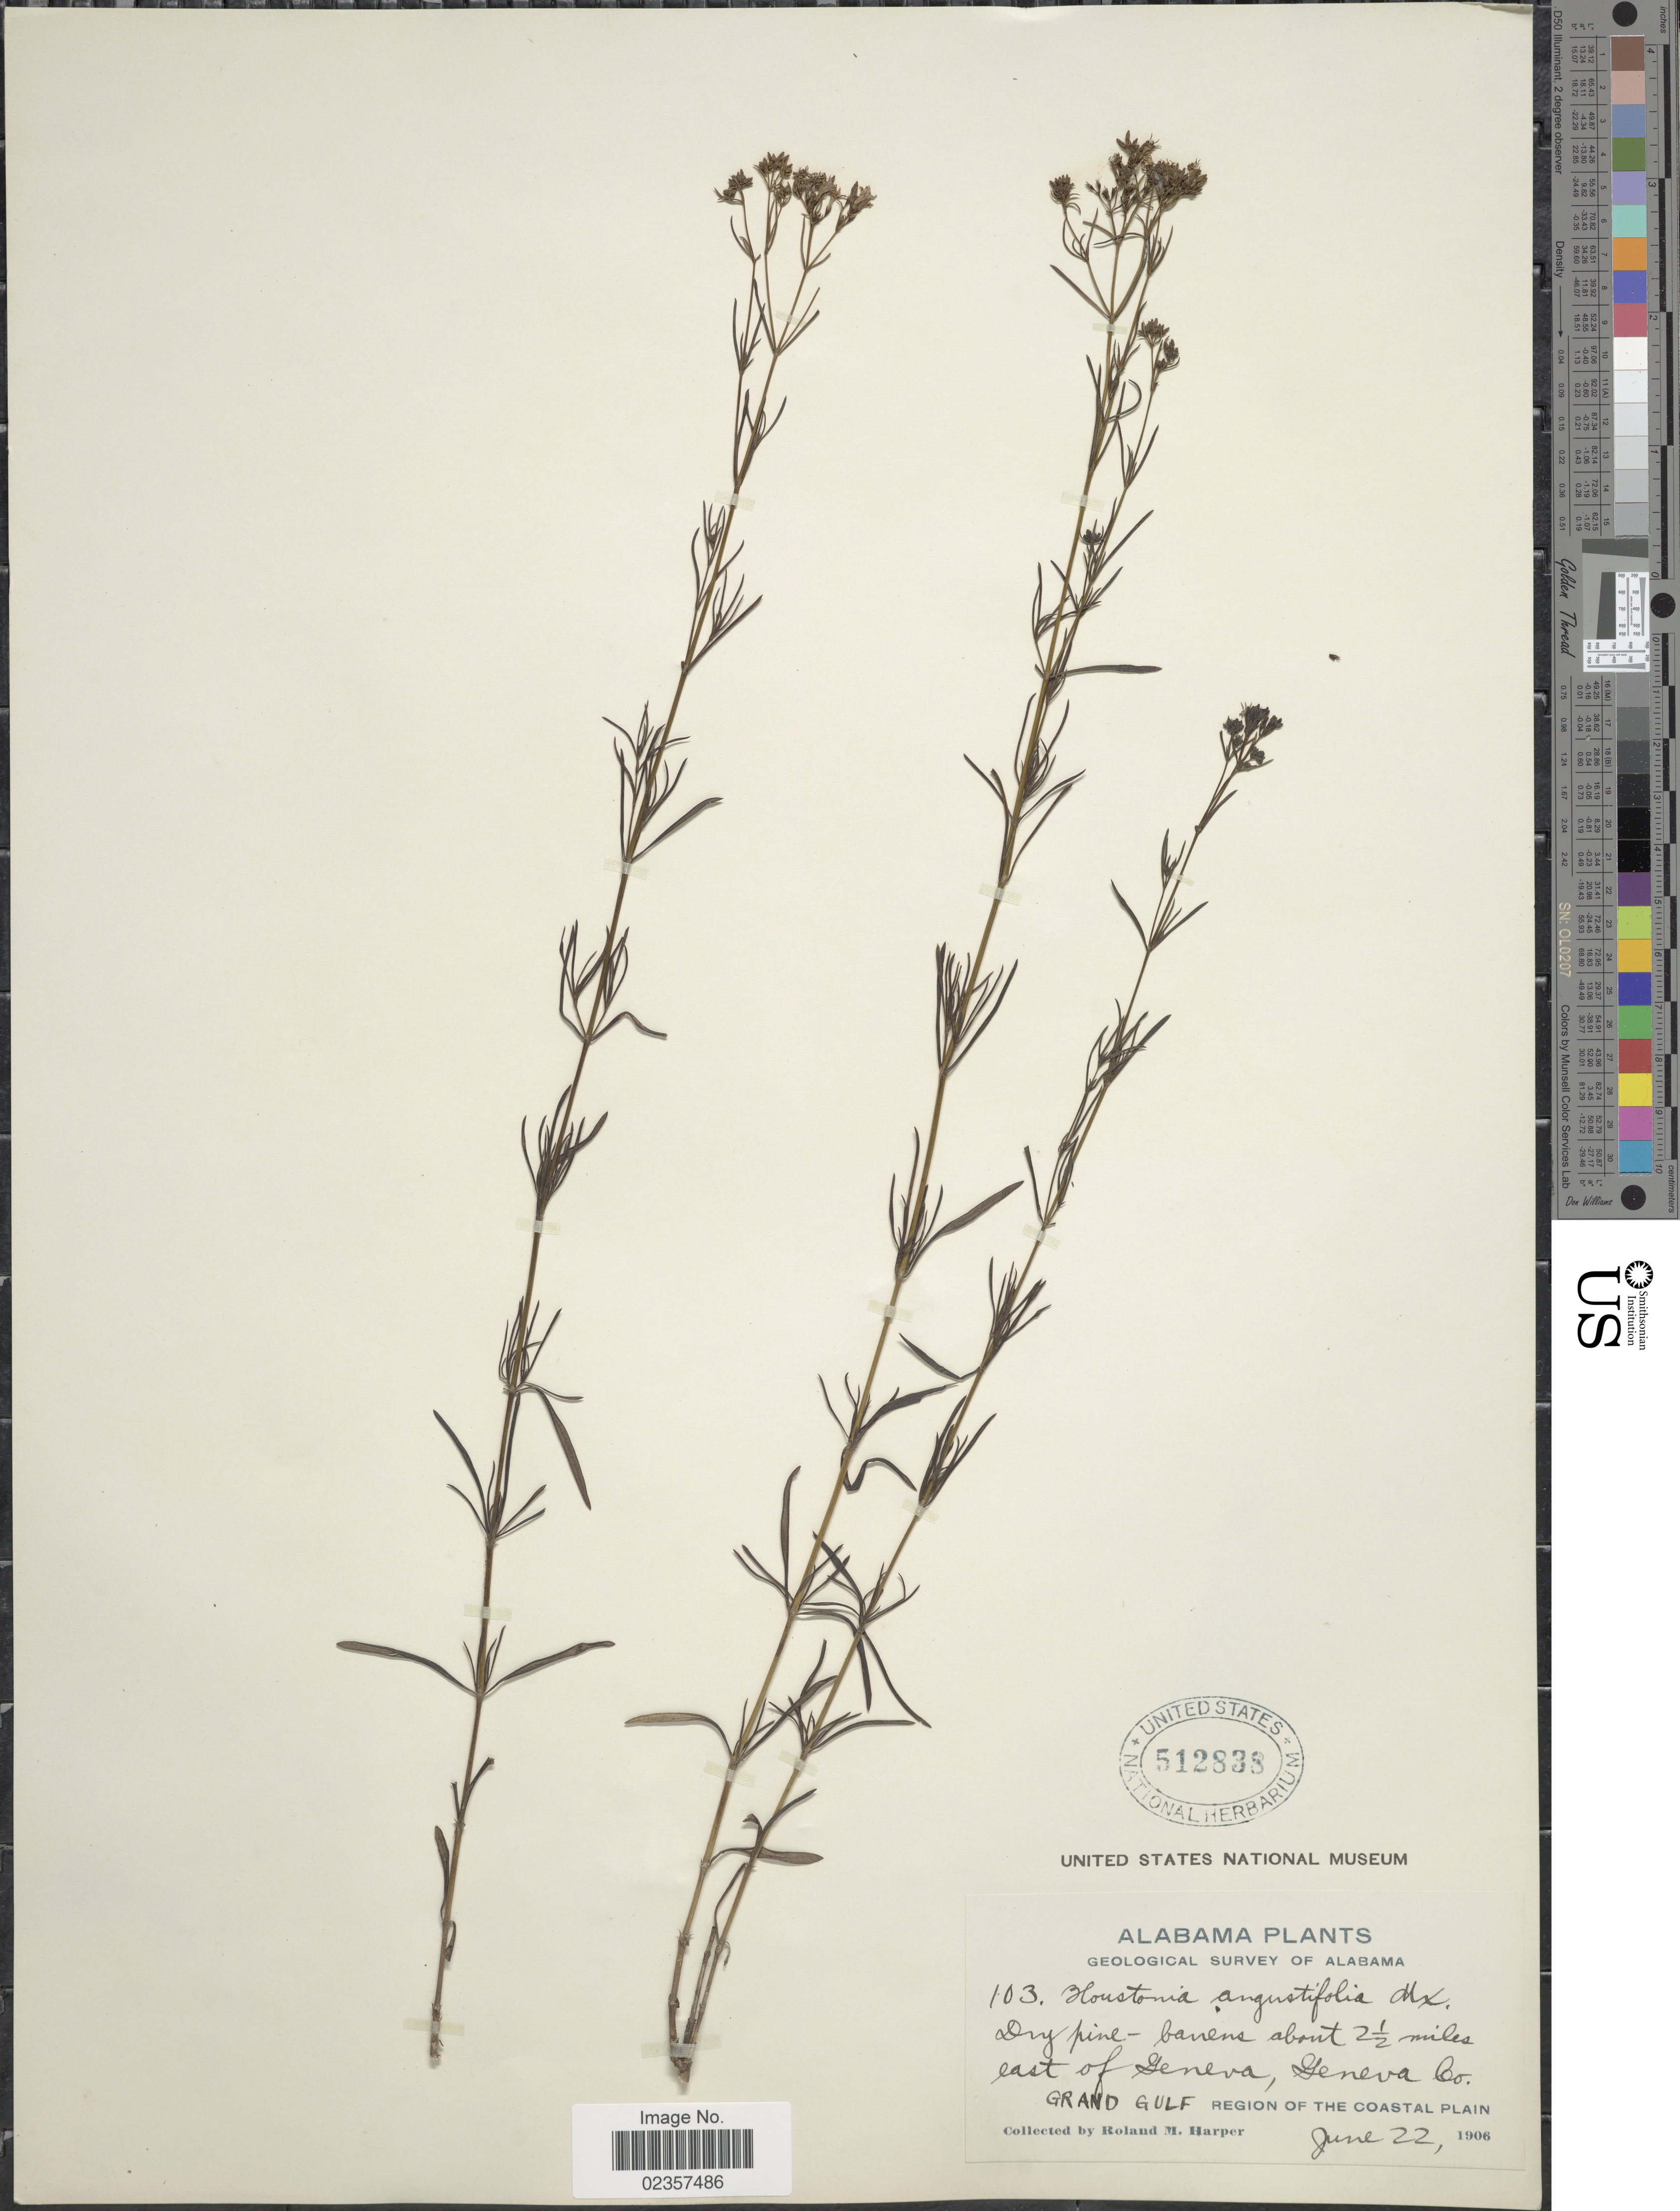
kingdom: Plantae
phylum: Tracheophyta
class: Magnoliopsida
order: Gentianales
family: Rubiaceae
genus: Houstonia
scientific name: Houstonia nigricans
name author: (Lam.) Fernald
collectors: R. M. Harper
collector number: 103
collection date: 1906-06-22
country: United States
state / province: Alabama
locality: About 2½ miles east of Geneva, Geneva Co. Grand Gulf Region of the Coastal Plain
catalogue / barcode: US 512838